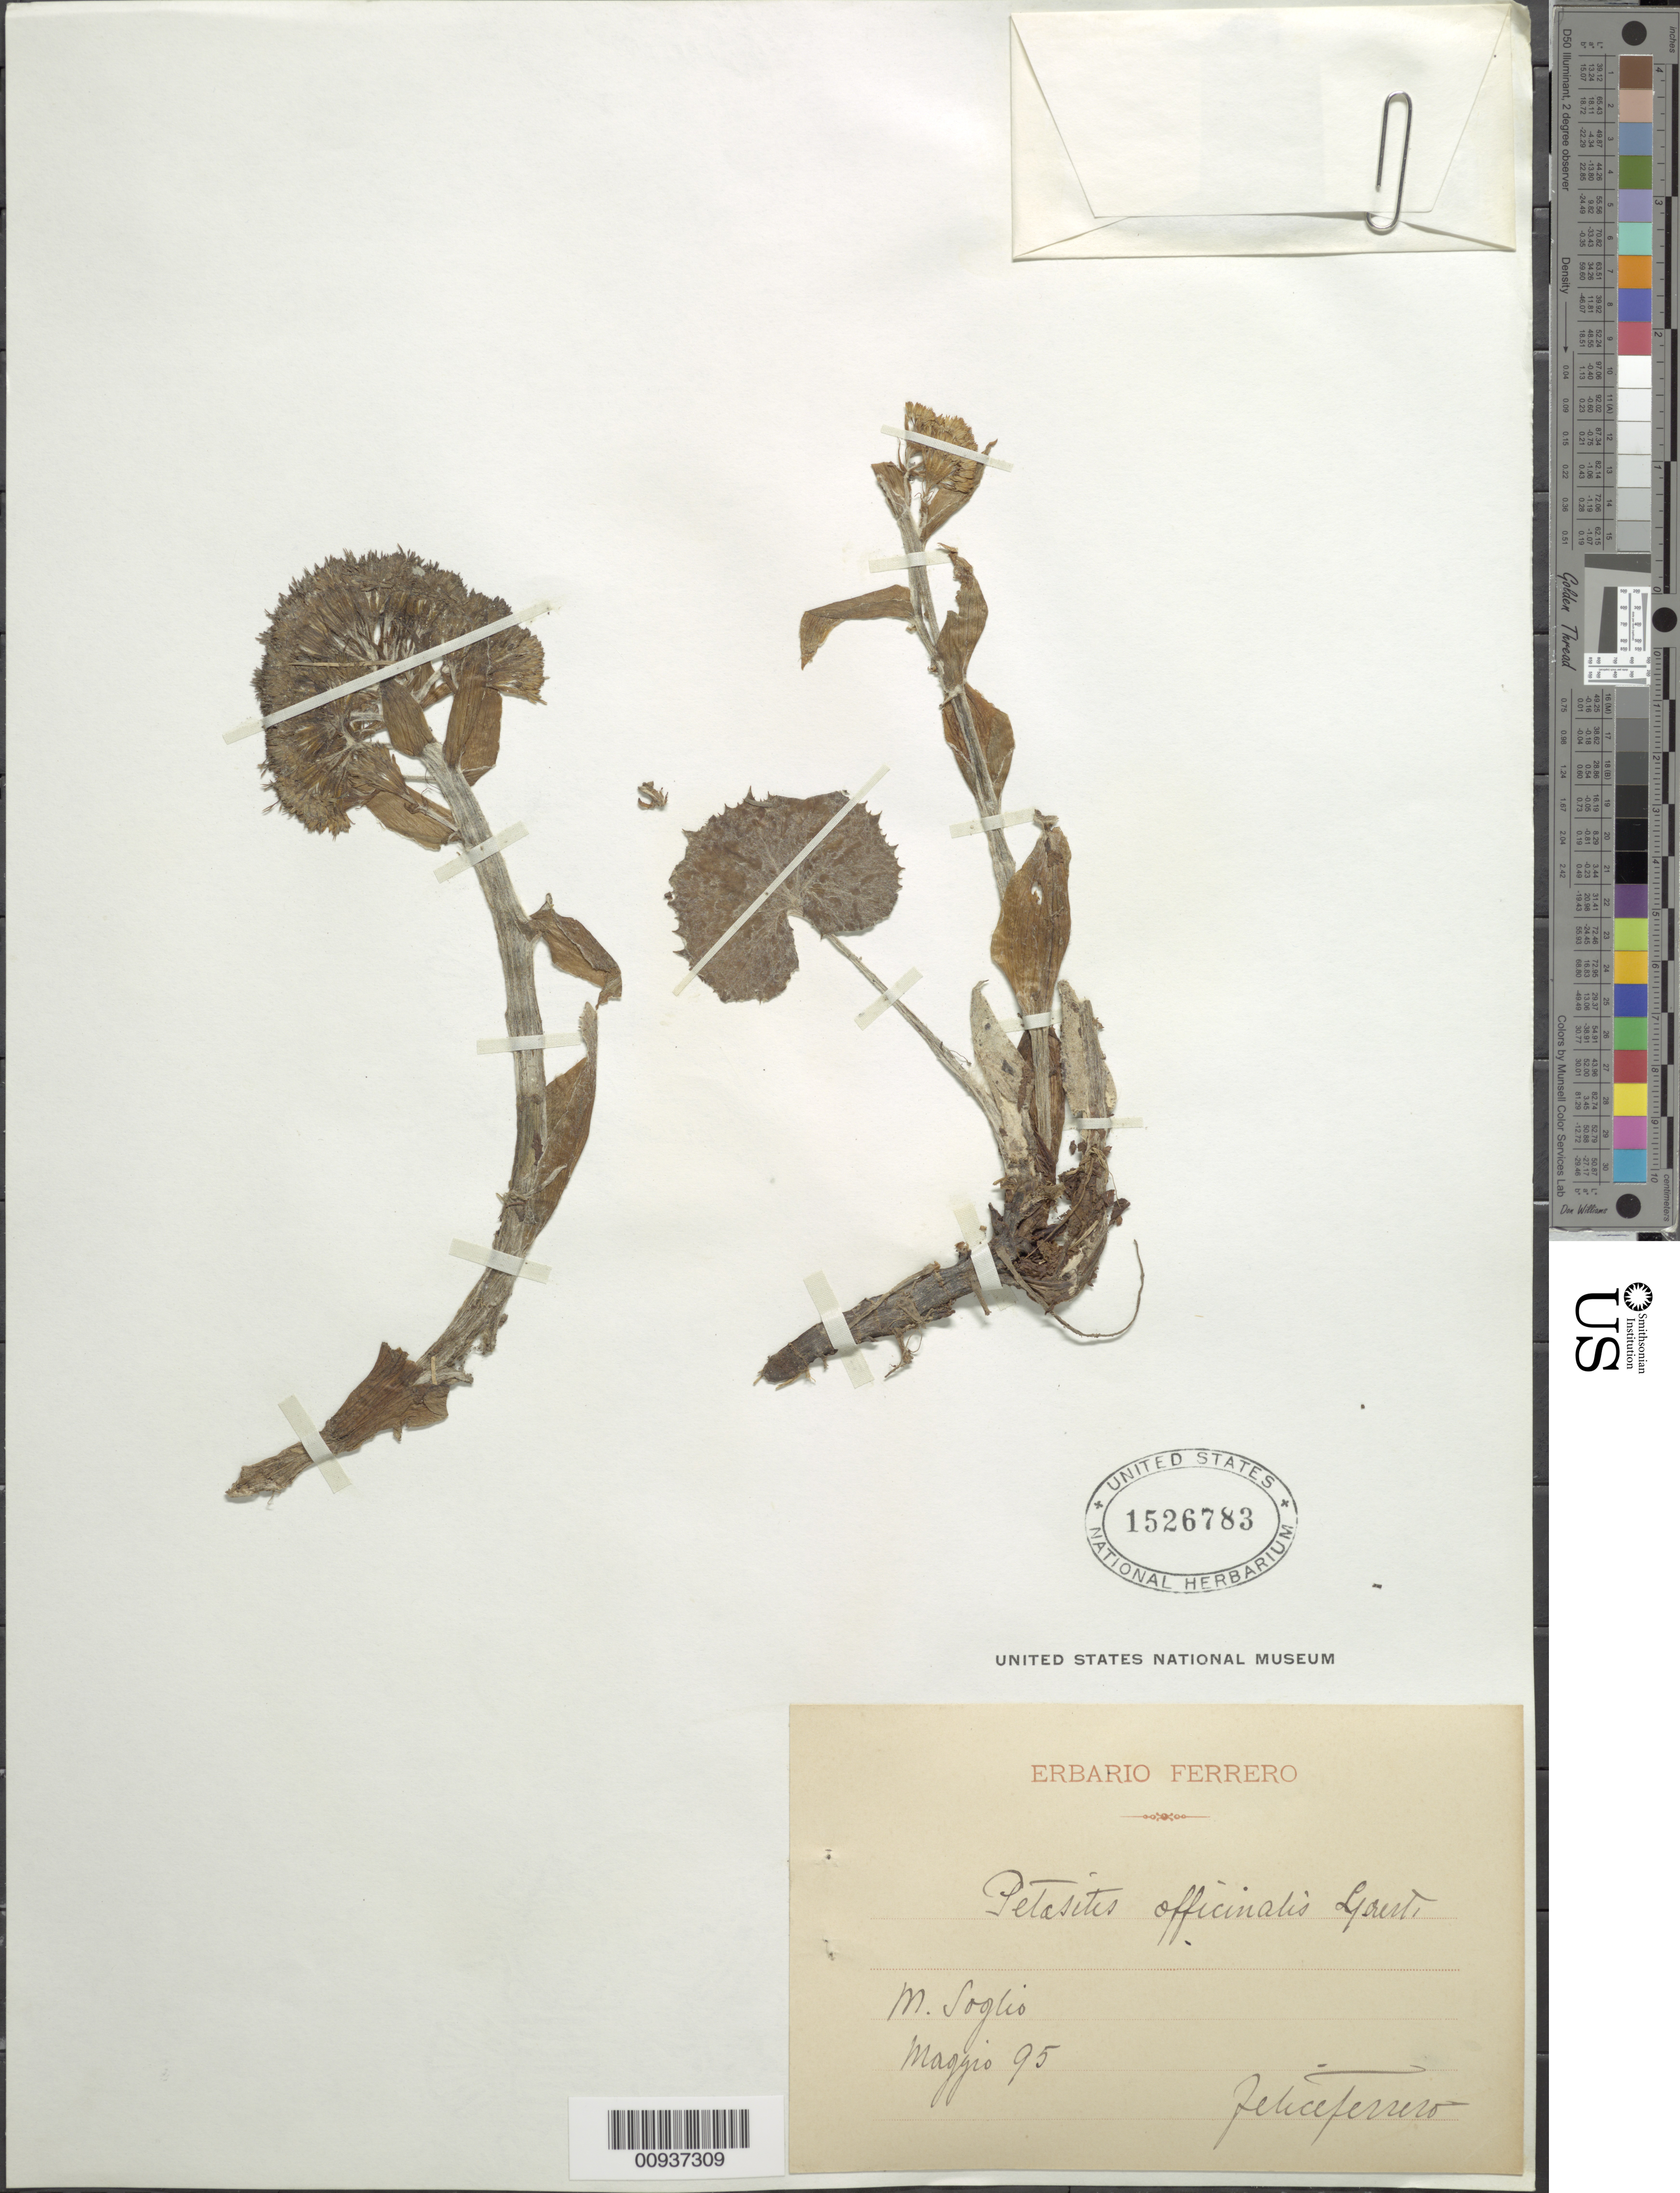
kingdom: Plantae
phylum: Tracheophyta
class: Magnoliopsida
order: Asterales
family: Asteraceae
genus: Petasites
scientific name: Petasites officinalis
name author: L.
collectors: F. Ferrero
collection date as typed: May 1895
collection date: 1895-05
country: Italy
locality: M. Soglio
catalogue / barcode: US 1526783